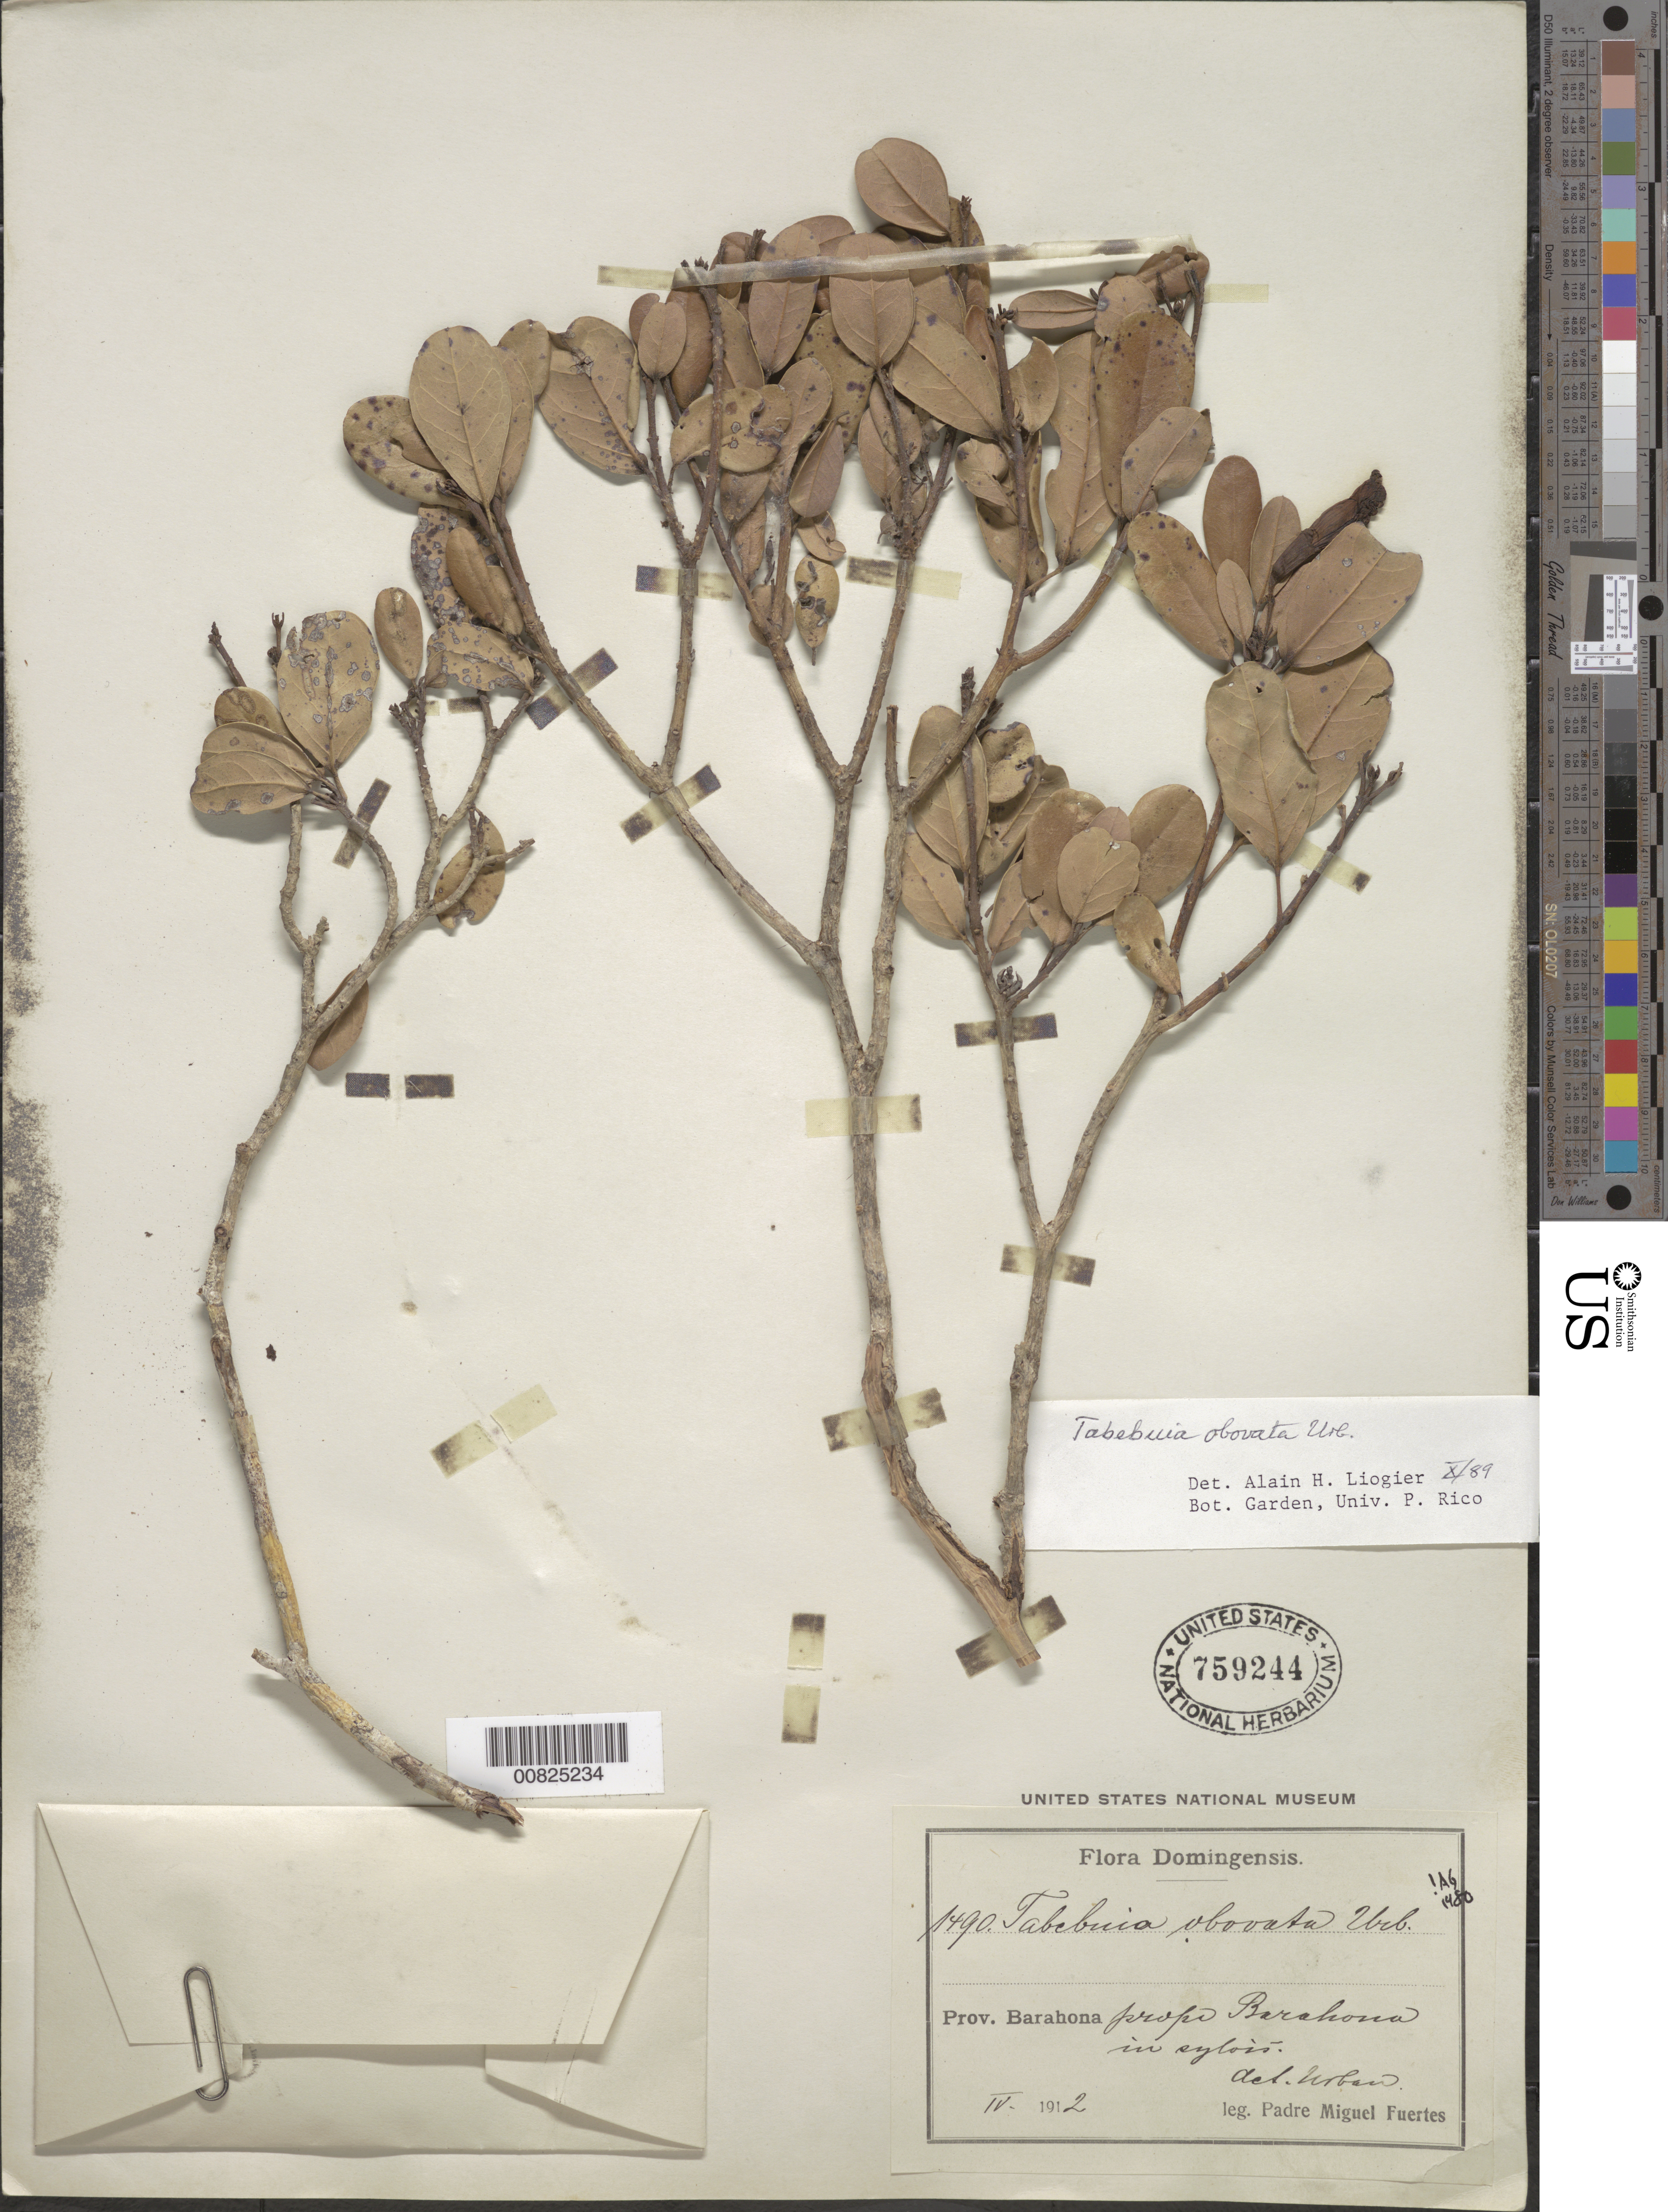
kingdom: Plantae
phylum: Tracheophyta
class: Magnoliopsida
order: Lamiales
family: Bignoniaceae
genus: Tabebuia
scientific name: Tabebuia obovata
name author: Urb.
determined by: Liogier, Alain H.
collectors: M. D. Fuertes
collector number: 1490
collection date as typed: Apr 1912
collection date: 1912-04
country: Dominican Republic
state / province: Barahona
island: Hispaniola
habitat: In sylvis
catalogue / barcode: US 759244